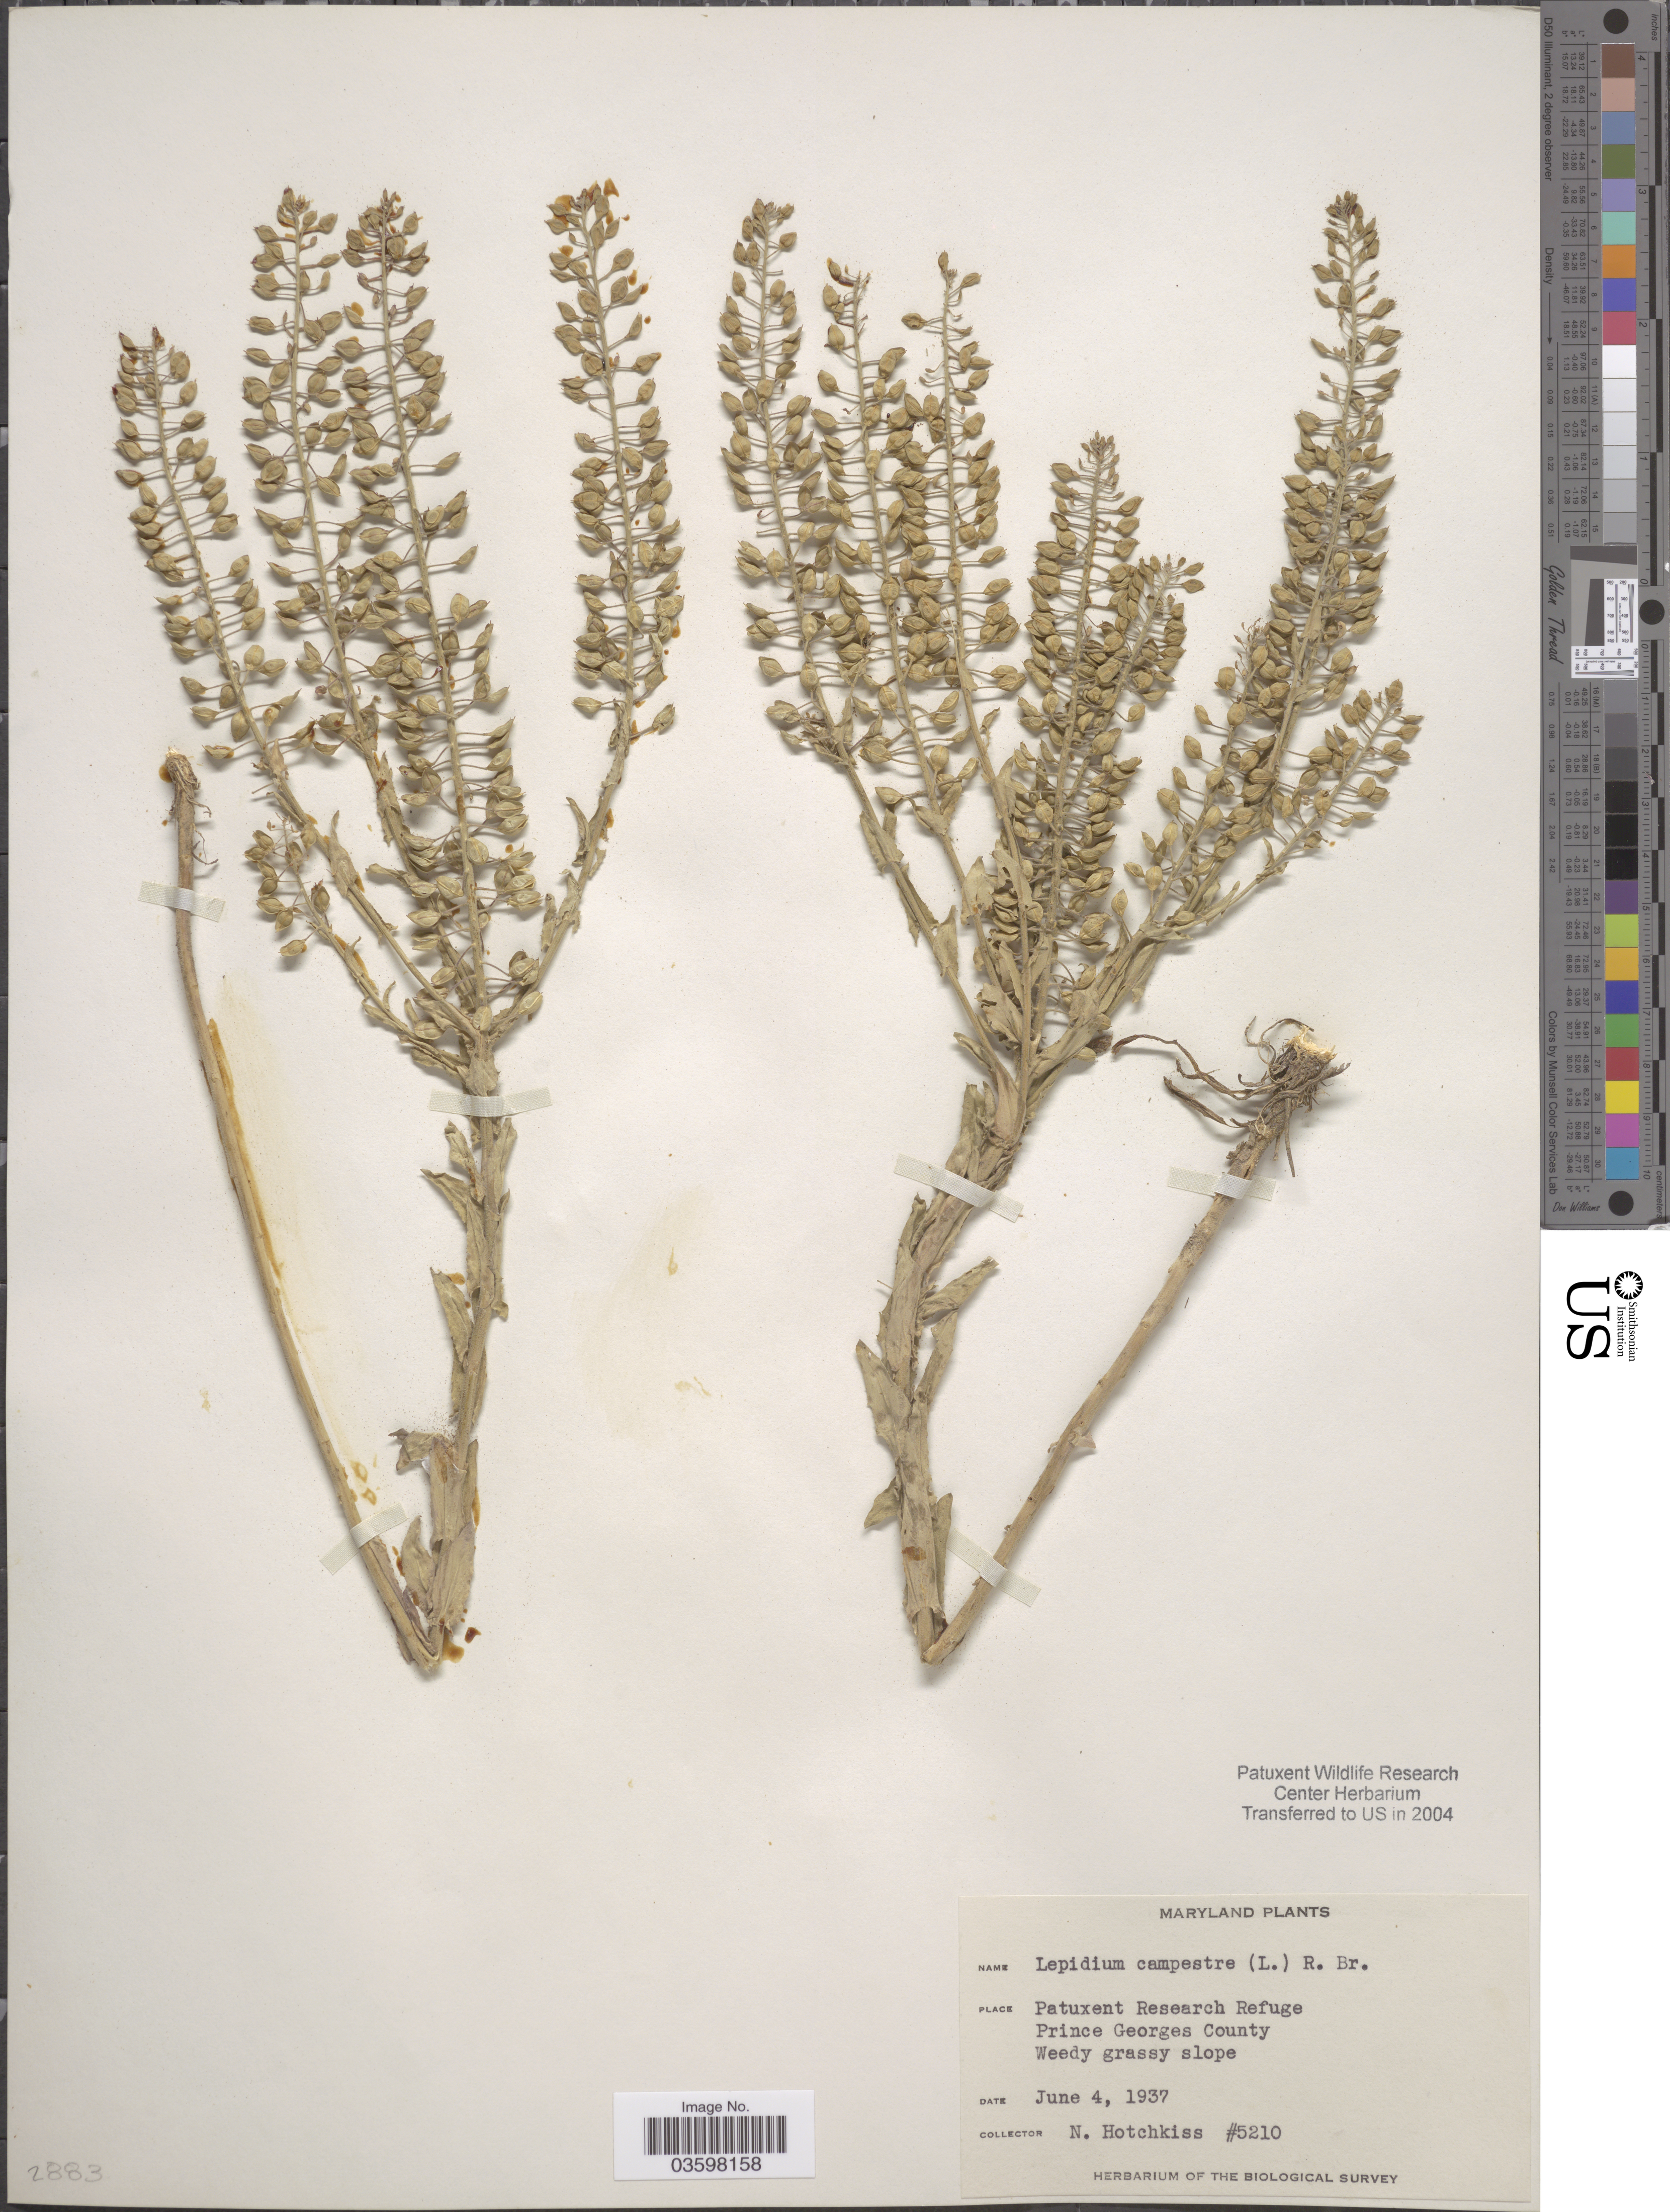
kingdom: Plantae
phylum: Tracheophyta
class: Magnoliopsida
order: Brassicales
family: Brassicaceae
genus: Lepidium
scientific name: Lepidium campestre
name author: (L.) W.T. Aiton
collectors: N. Hotchkiss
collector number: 5210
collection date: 1937-06-04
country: United States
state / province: Maryland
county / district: Prince George's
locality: Patuxent Research Refuge Prince Georges County.